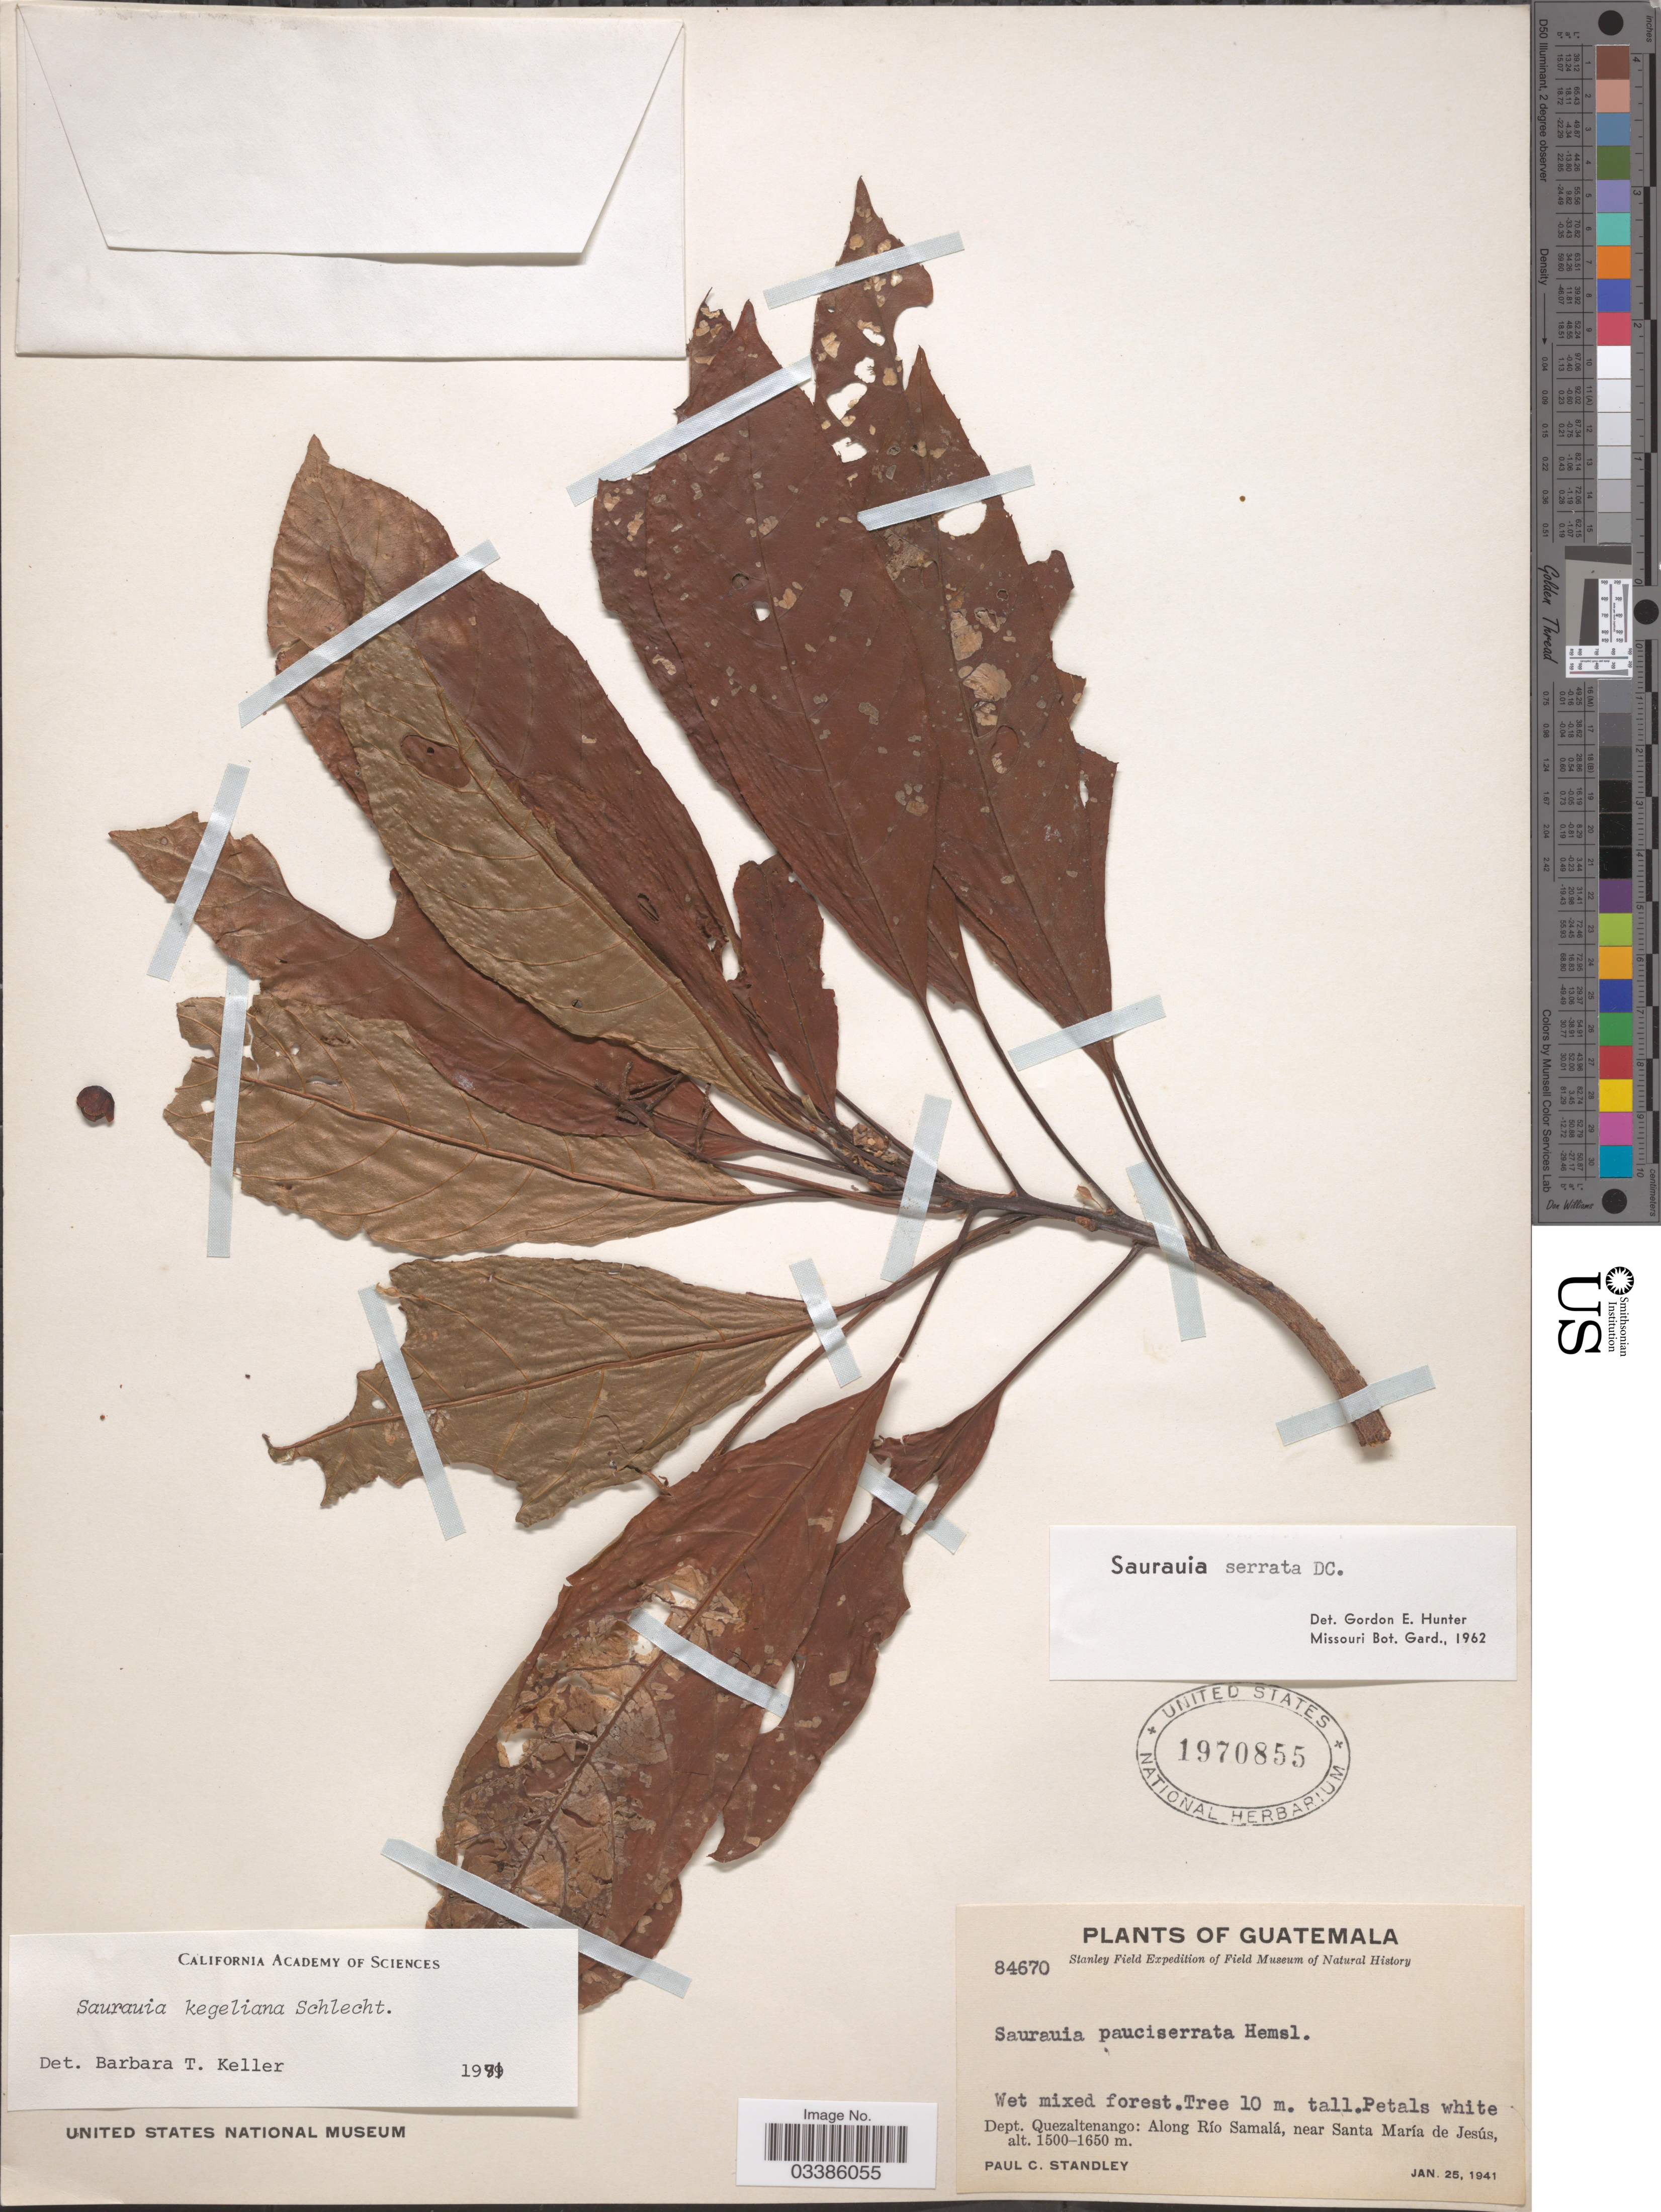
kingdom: Plantae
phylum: Tracheophyta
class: Magnoliopsida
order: Ericales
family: Actinidiaceae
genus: Saurauia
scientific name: Saurauia kegeliana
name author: Schltdl.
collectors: P. C. Standley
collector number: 84670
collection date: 1940-01-25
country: Guatemala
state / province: Quetzaltenango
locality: Dept. Quezaltenango: Along Río Samalá, near Santa María de Jesús.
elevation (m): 1500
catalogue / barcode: US 1970855